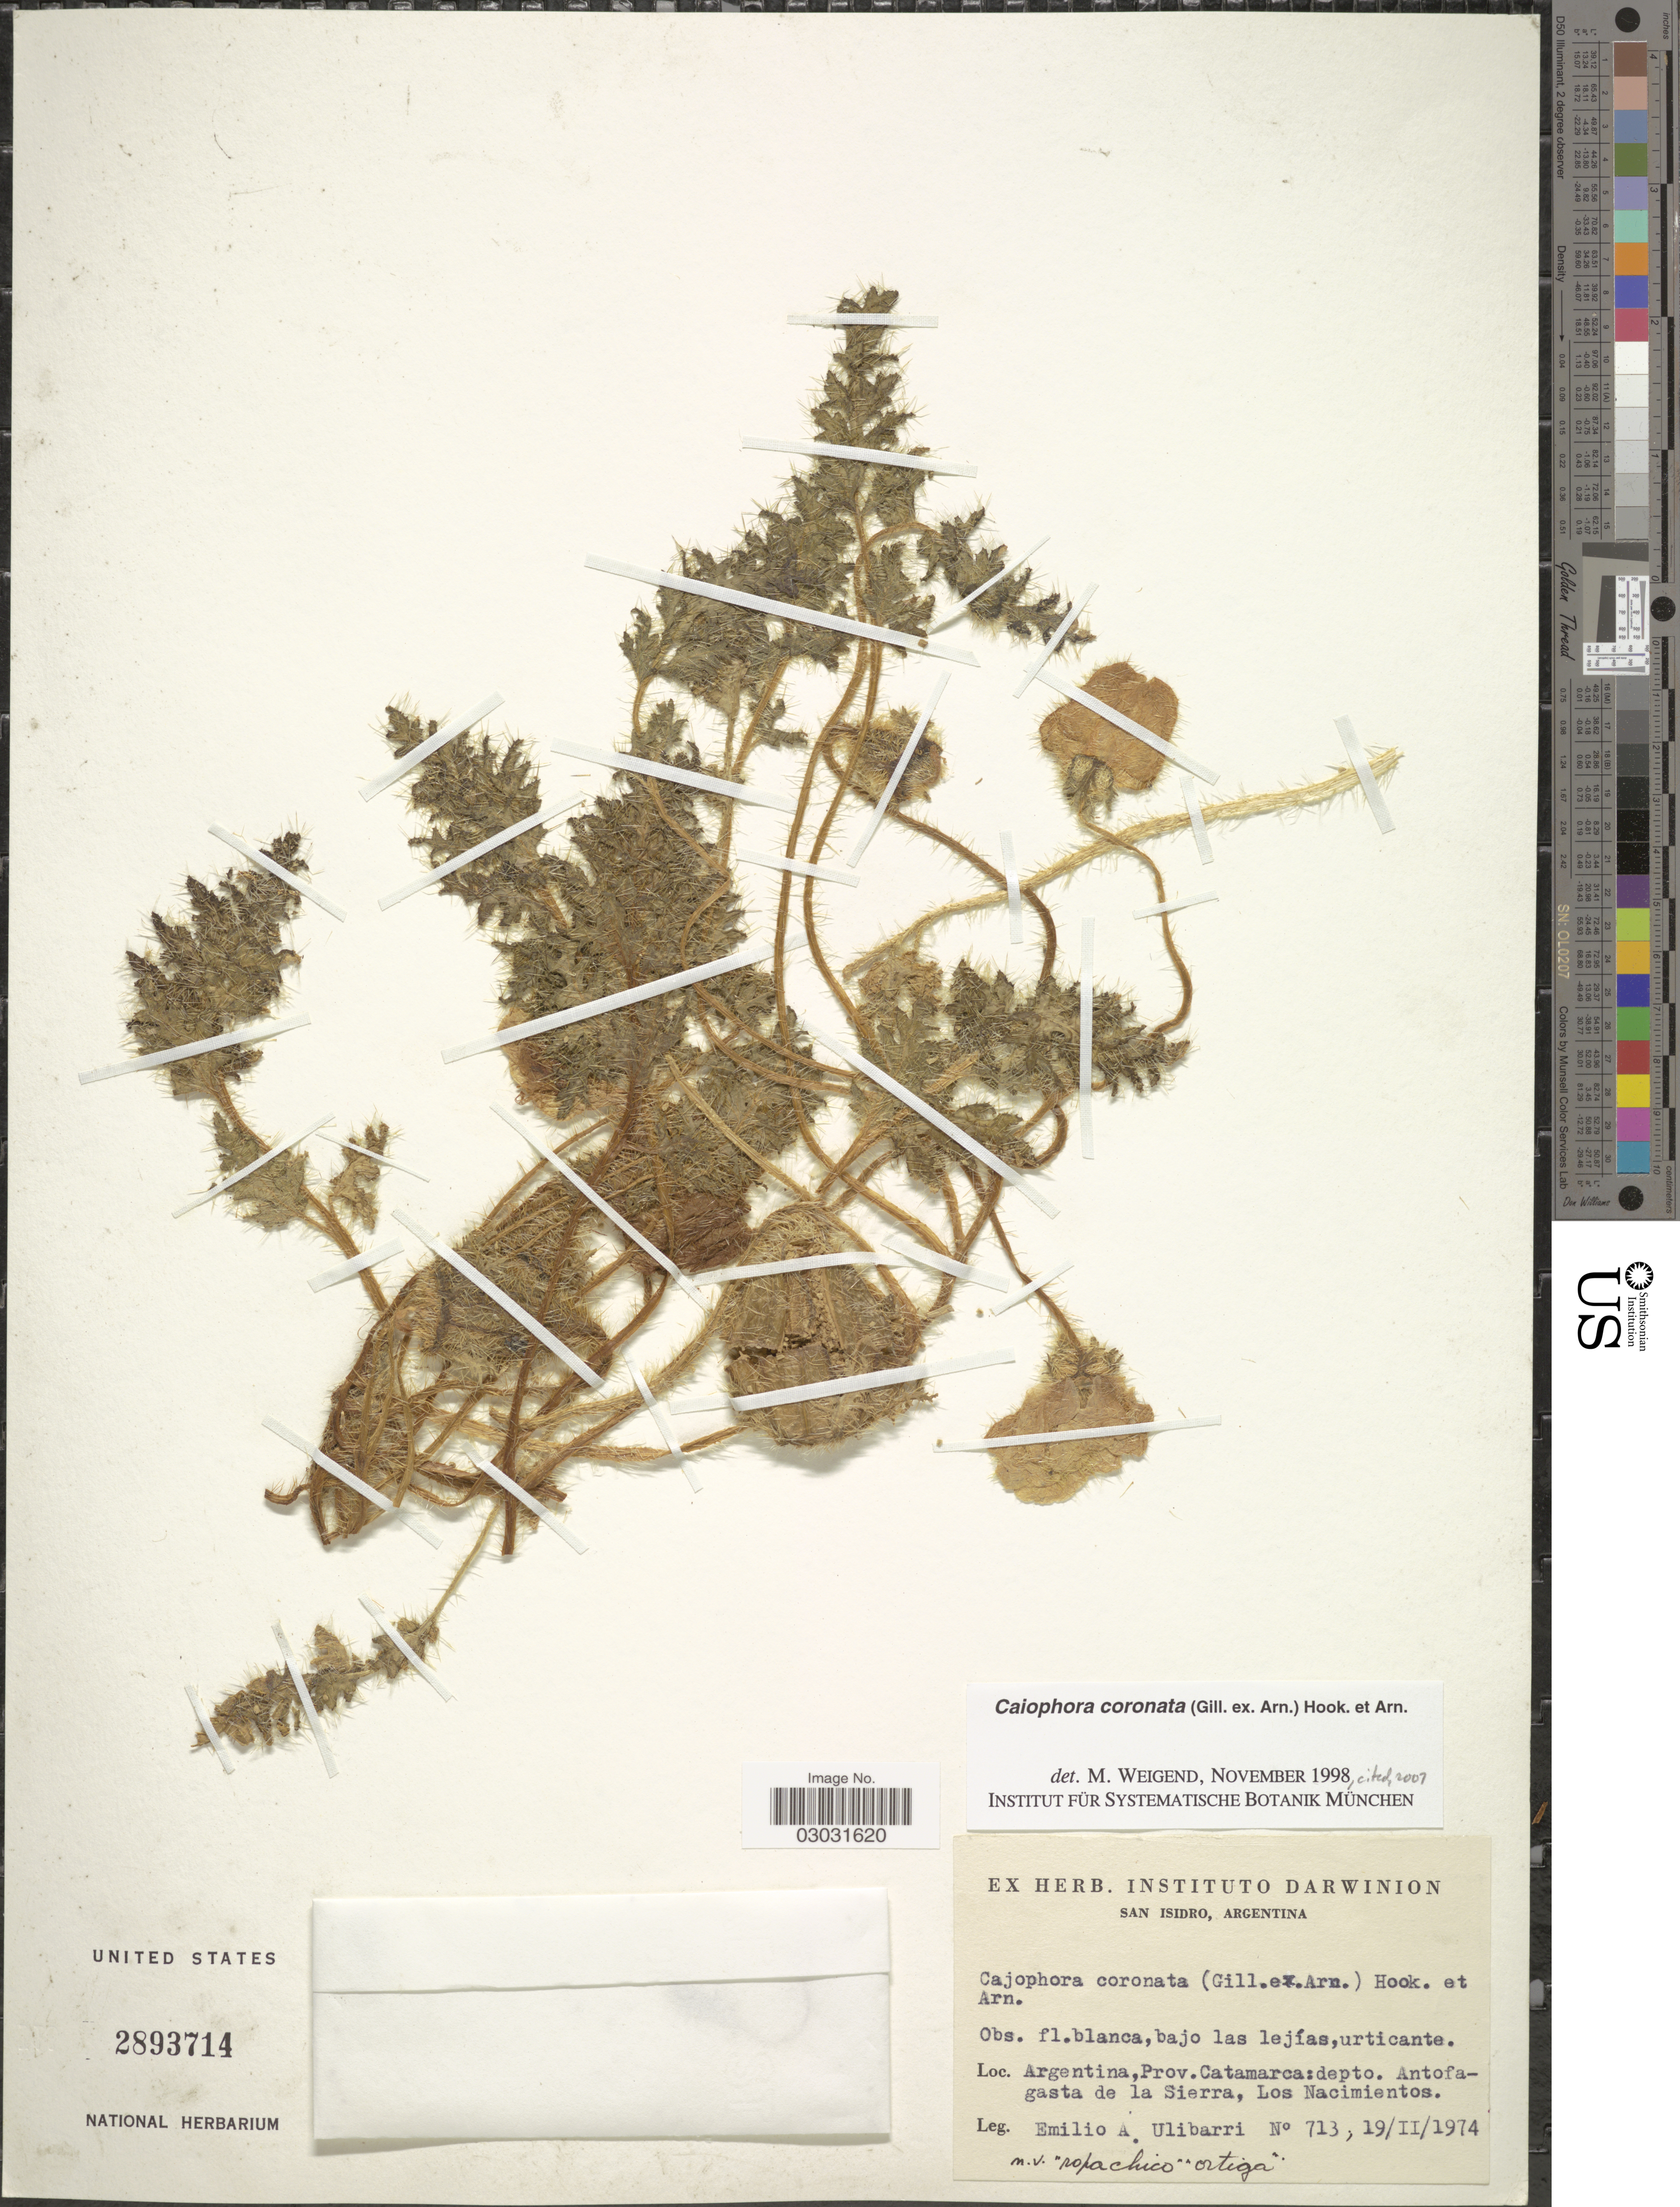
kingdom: Plantae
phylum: Tracheophyta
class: Magnoliopsida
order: Cornales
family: Loasaceae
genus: Caiophora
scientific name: Caiophora coronata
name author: (Gillies ex Arn.) Hook. & Arn.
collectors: E. A. Ulibarri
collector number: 713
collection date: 1974-02-19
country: Argentina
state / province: Catamarca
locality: Depto. Antofagasta de la Sierra, Los Nacimientos.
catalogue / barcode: US 2893714